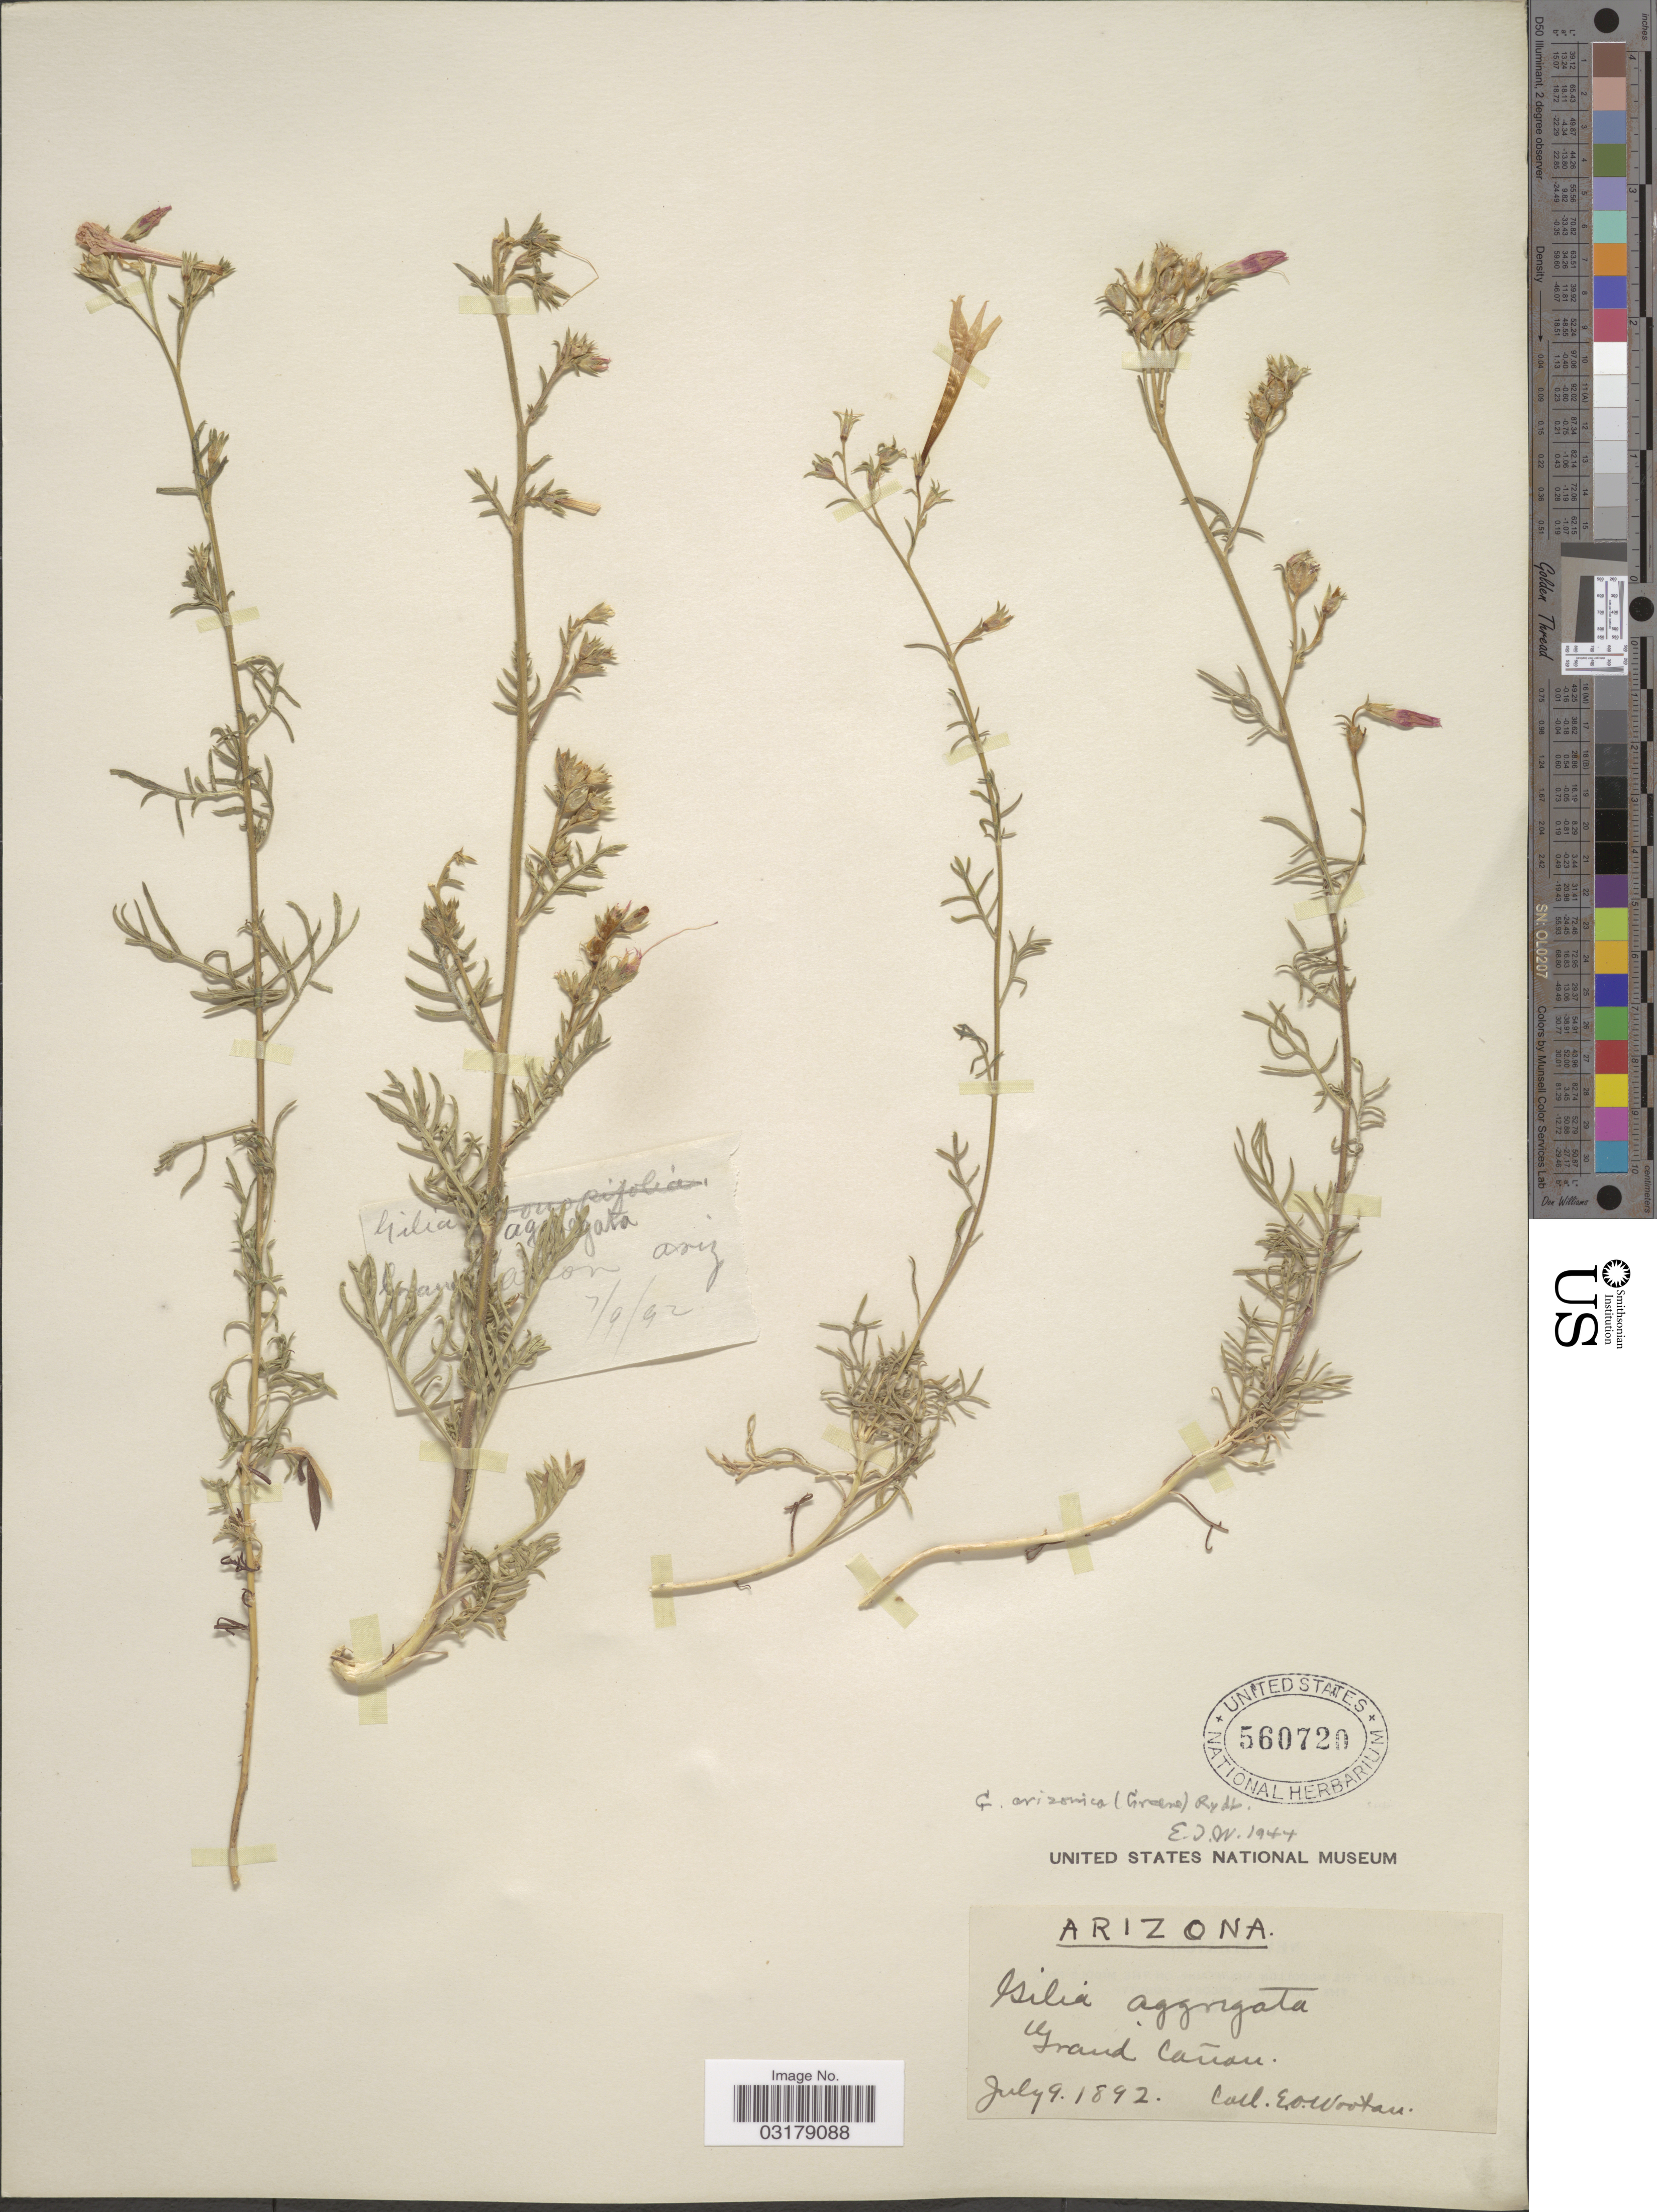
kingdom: Plantae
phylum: Tracheophyta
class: Magnoliopsida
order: Ericales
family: Polemoniaceae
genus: Ipomopsis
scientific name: Ipomopsis aggregata subsp. arizonica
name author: (Greene) V.E. Grant & A.D. Grant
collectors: E. O. Wooton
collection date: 1892-07-09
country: United States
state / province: Arizona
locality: Grand Cañon.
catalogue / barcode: US 560720